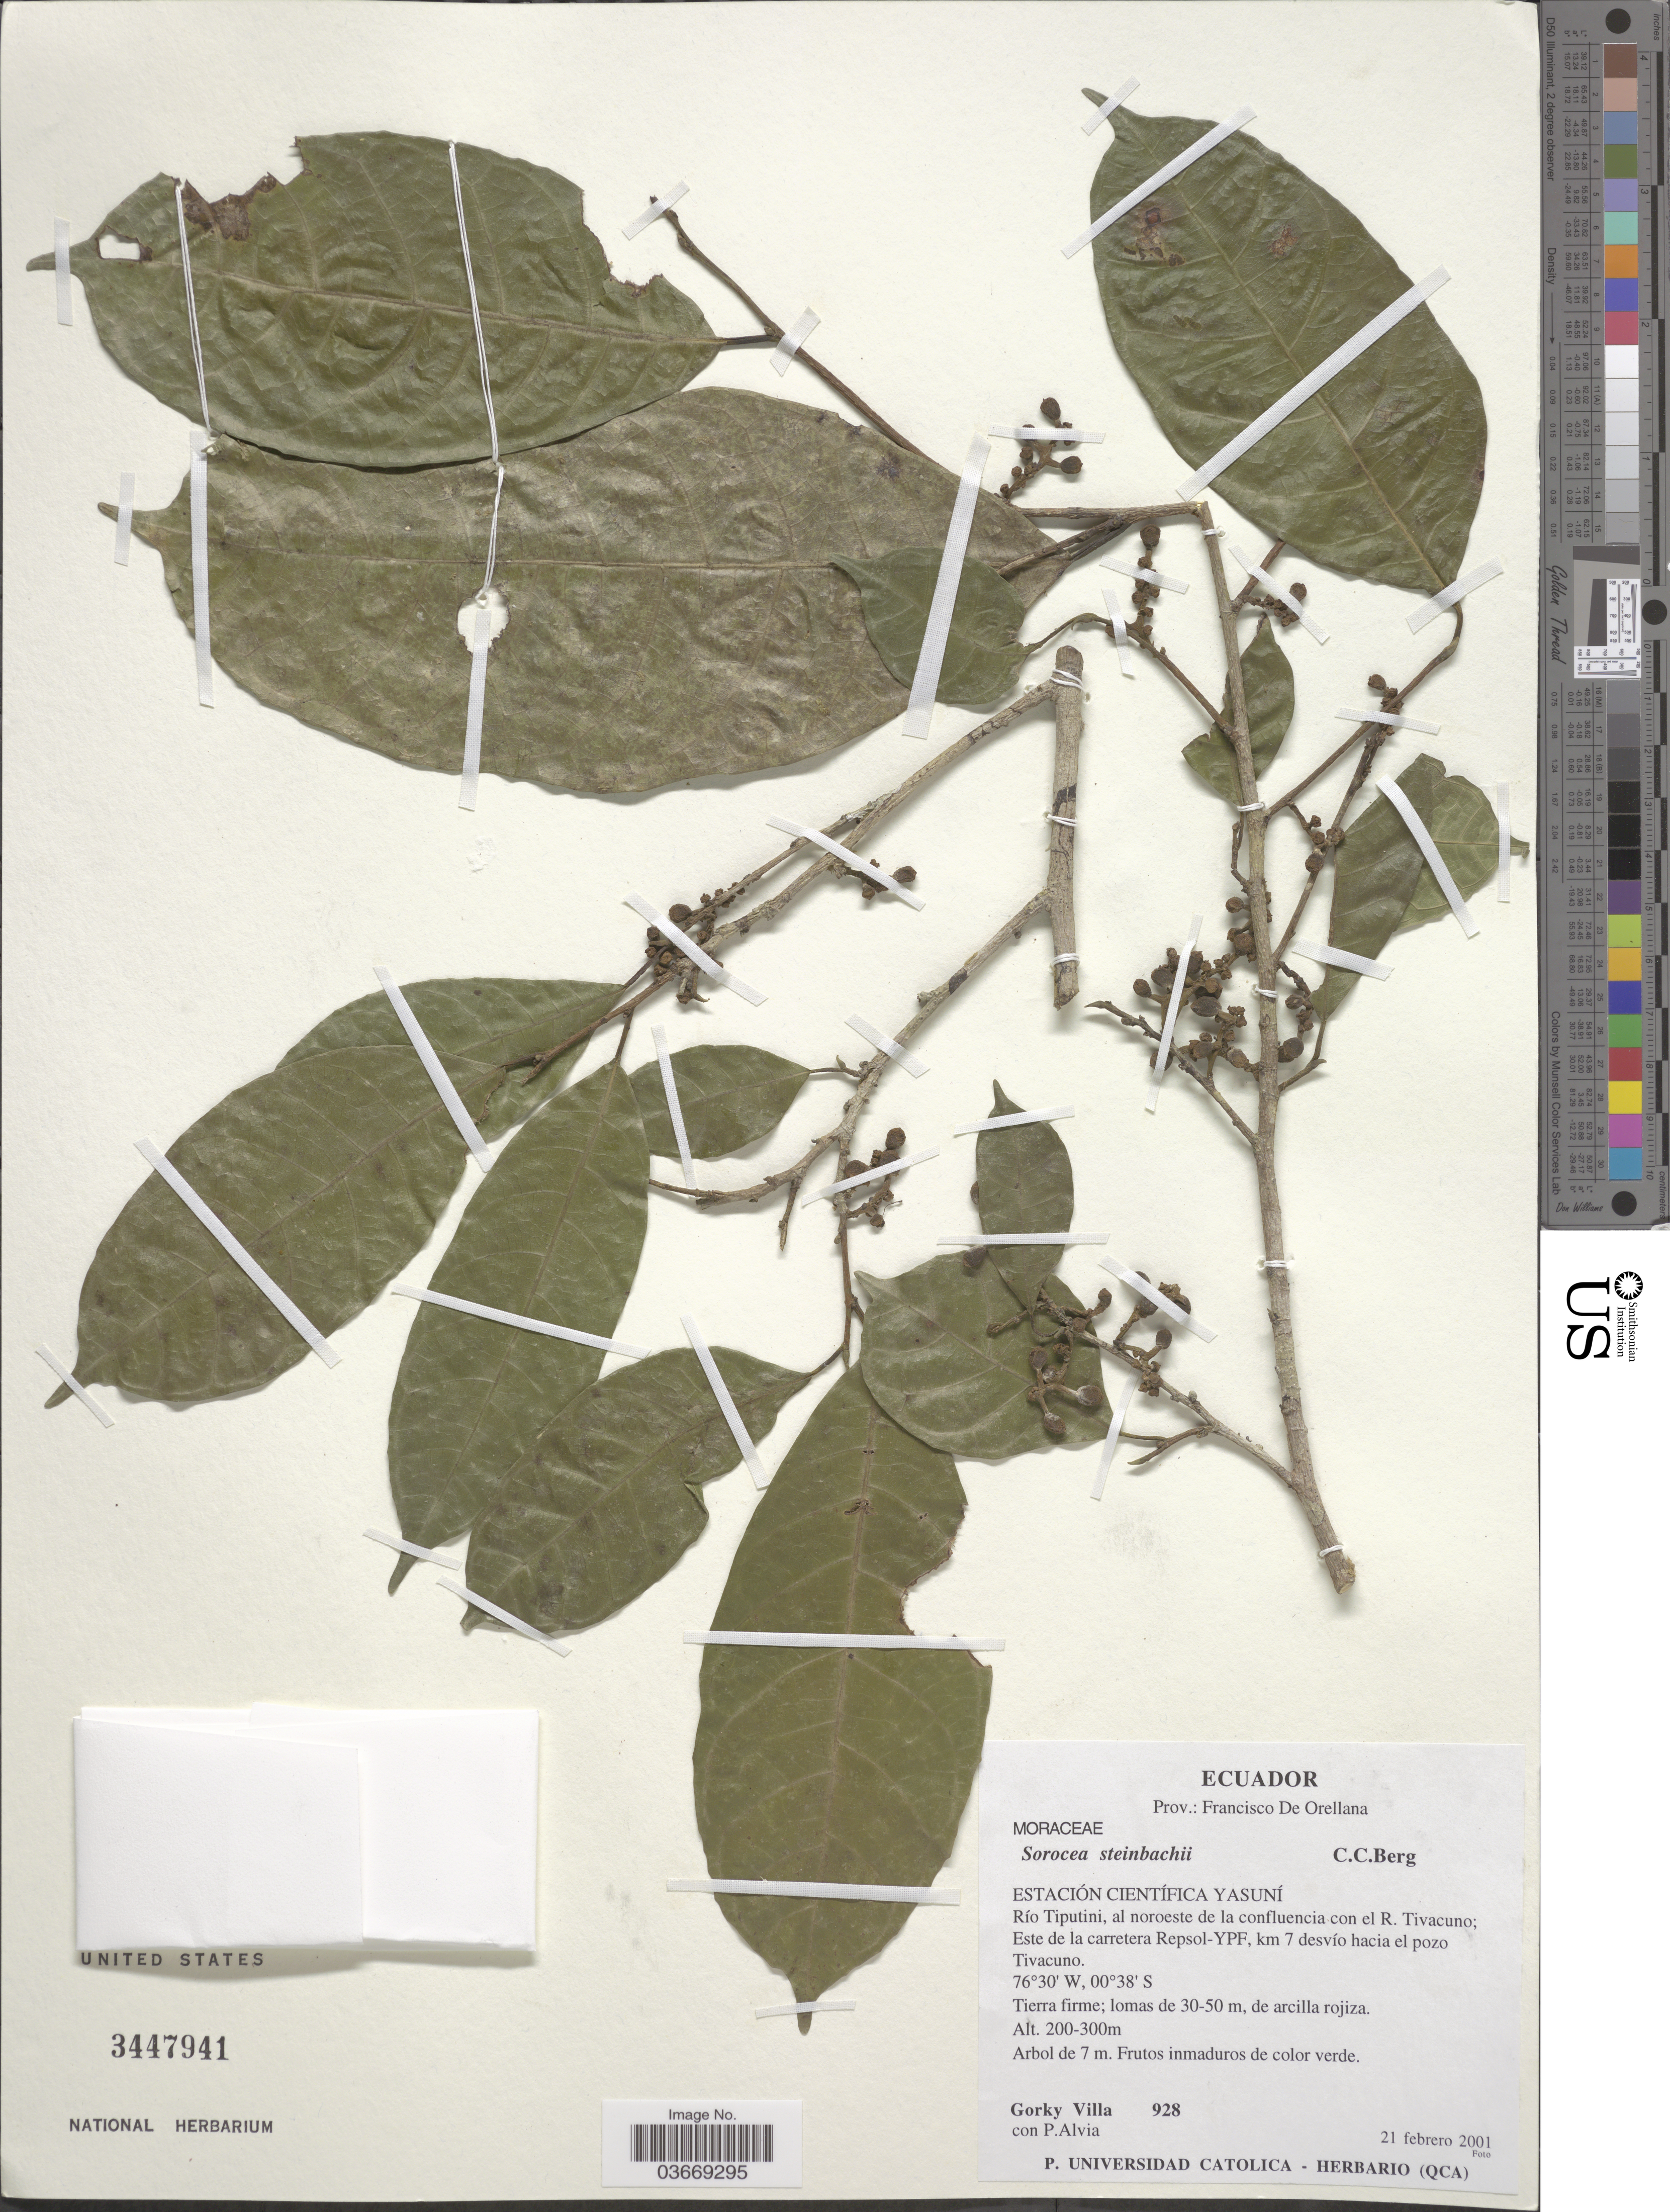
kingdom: Plantae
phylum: Tracheophyta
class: Magnoliopsida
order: Rosales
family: Moraceae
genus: Sorocea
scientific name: Sorocea steinbachii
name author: C.C. Berg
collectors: G. Villa & P. Alvia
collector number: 928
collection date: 2001-02-21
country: Ecuador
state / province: Orellana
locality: Prov.: Francisco De Orellana. Estación Científica Yasuní. Río Tiputini, al noroeste de la confluencia con el R. Tivacuno; Este de la carretera Repsol-YPF, km 7 desvío hacia el pozo Tivacuno.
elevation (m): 200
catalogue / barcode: US 3447941